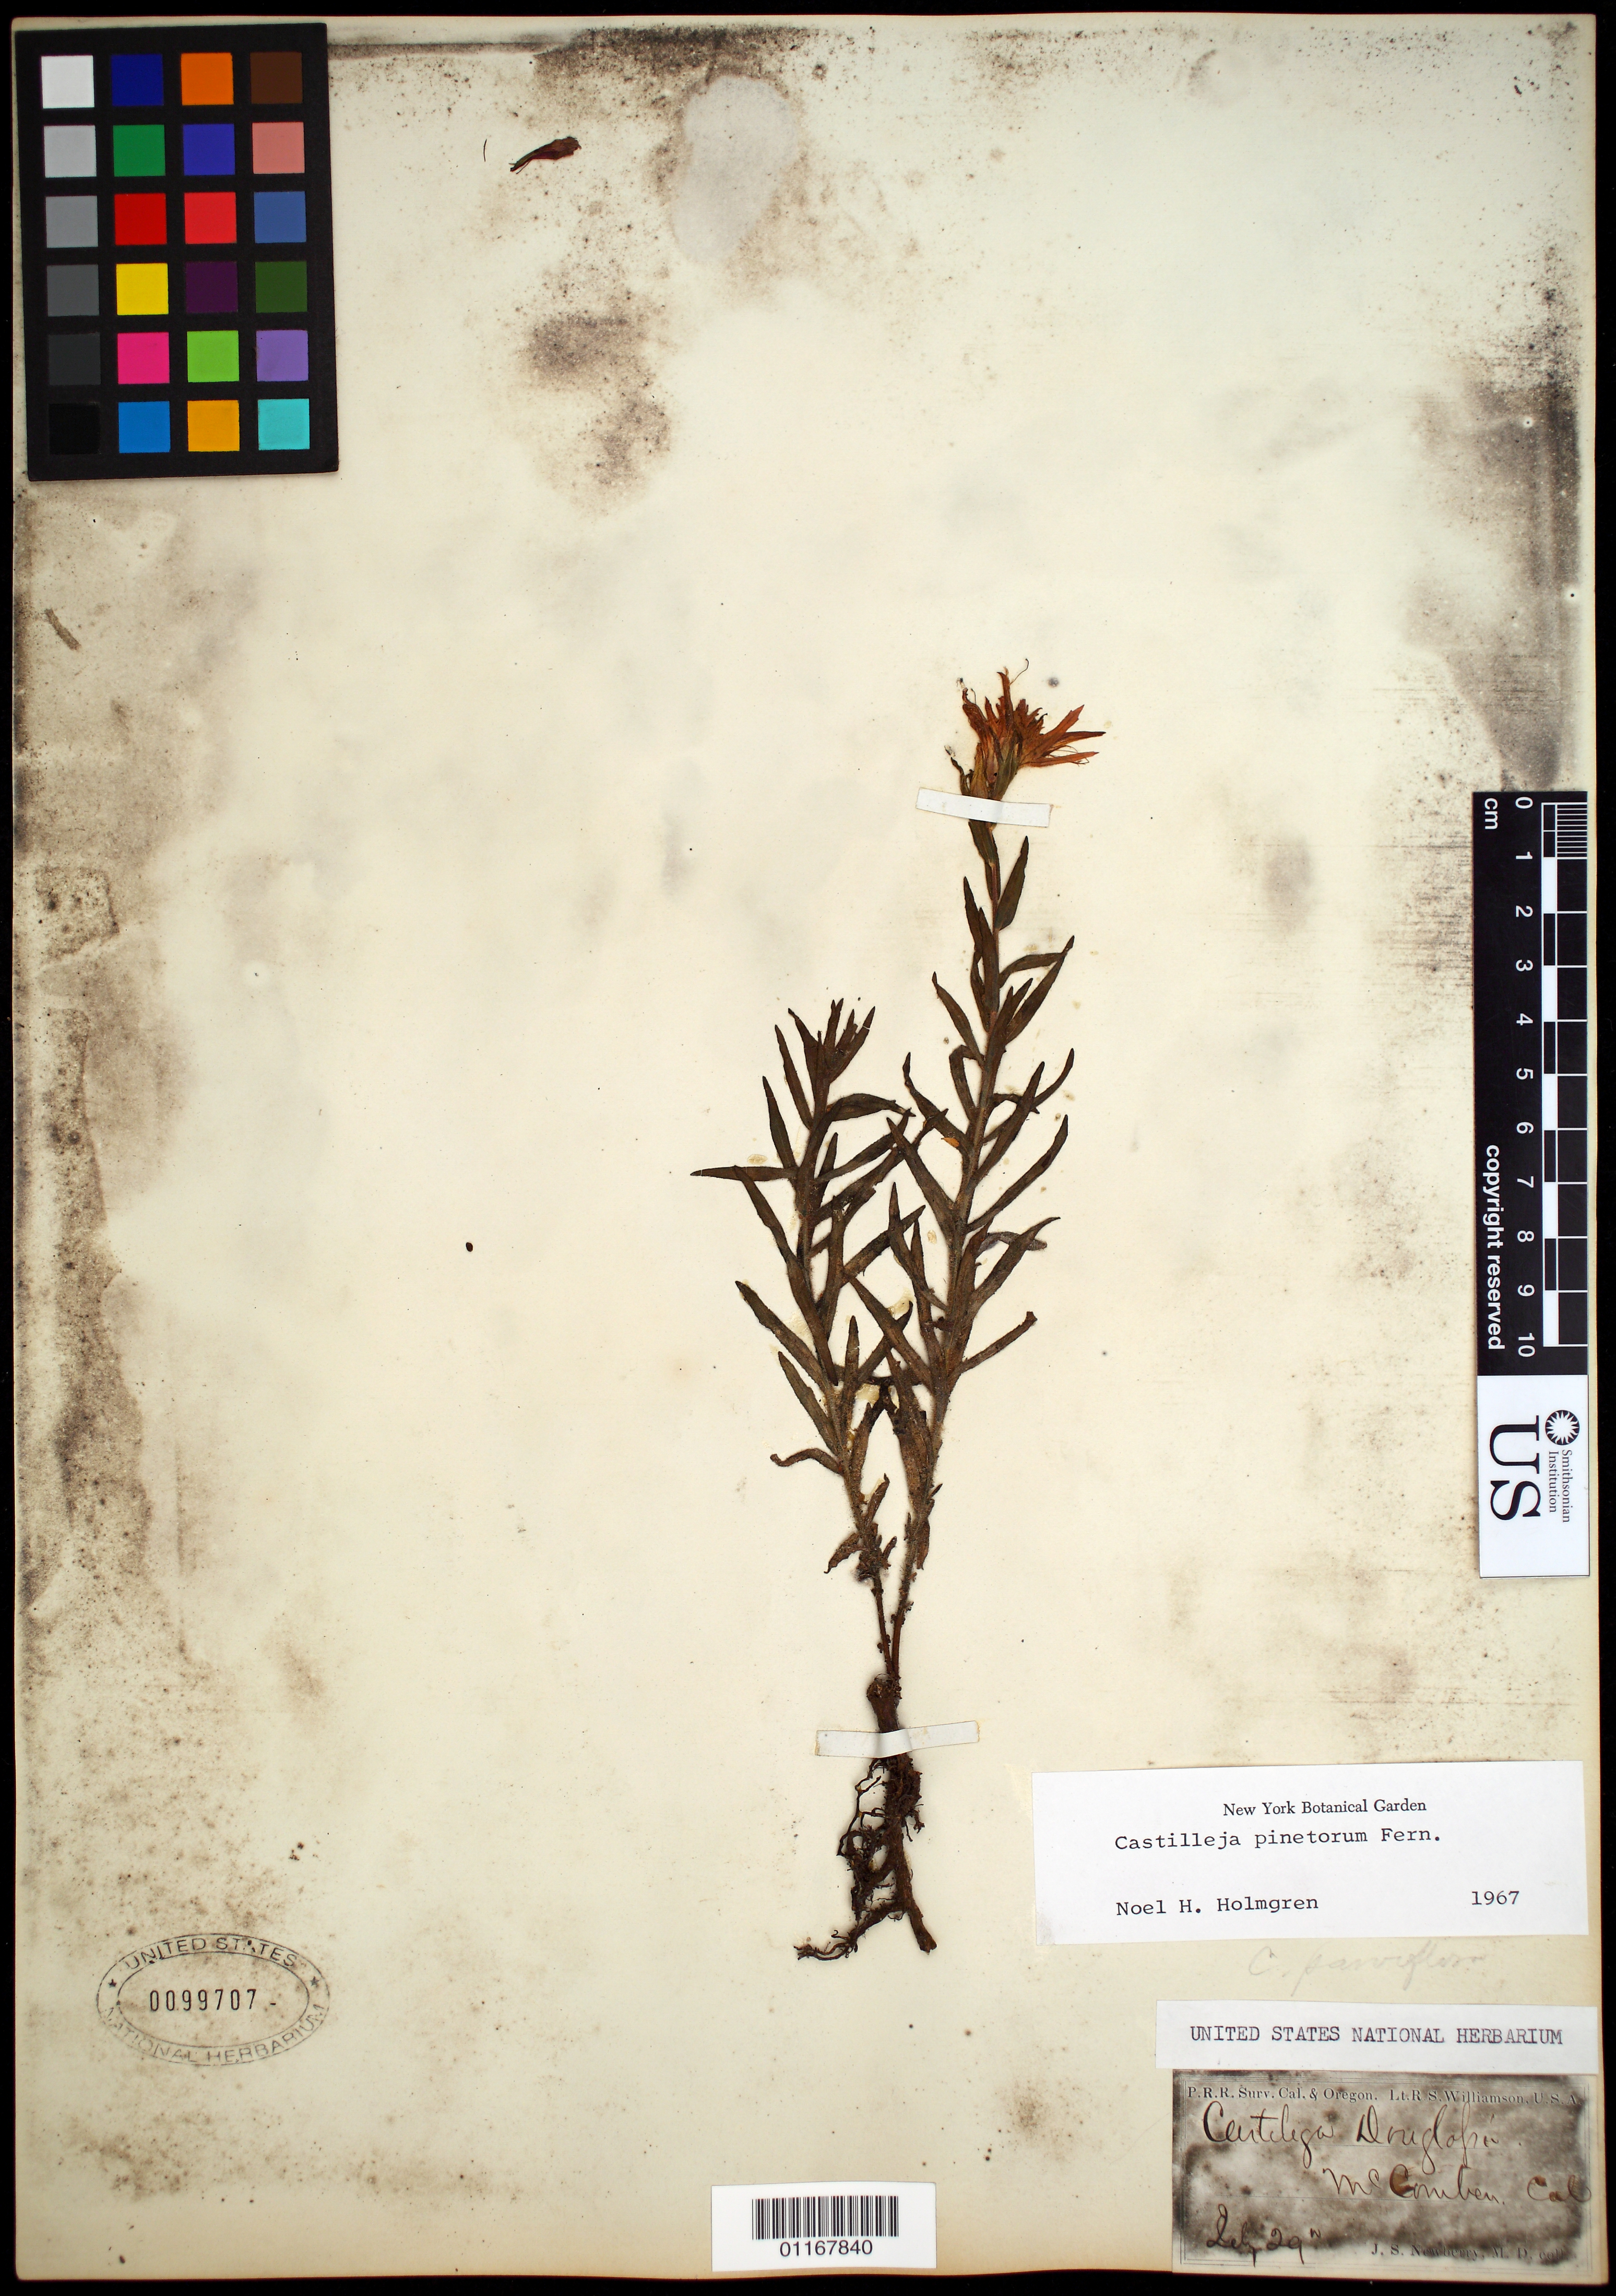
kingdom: Plantae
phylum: Tracheophyta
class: Magnoliopsida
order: Lamiales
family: Orobanchaceae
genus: Castilleja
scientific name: Castilleja pinetorum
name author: Fernald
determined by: Holmgren, N. H., (NY), New York Botanical Garden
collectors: J. S. Newberry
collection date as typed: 29 Jul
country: United States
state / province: California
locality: McComben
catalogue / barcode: US 99707